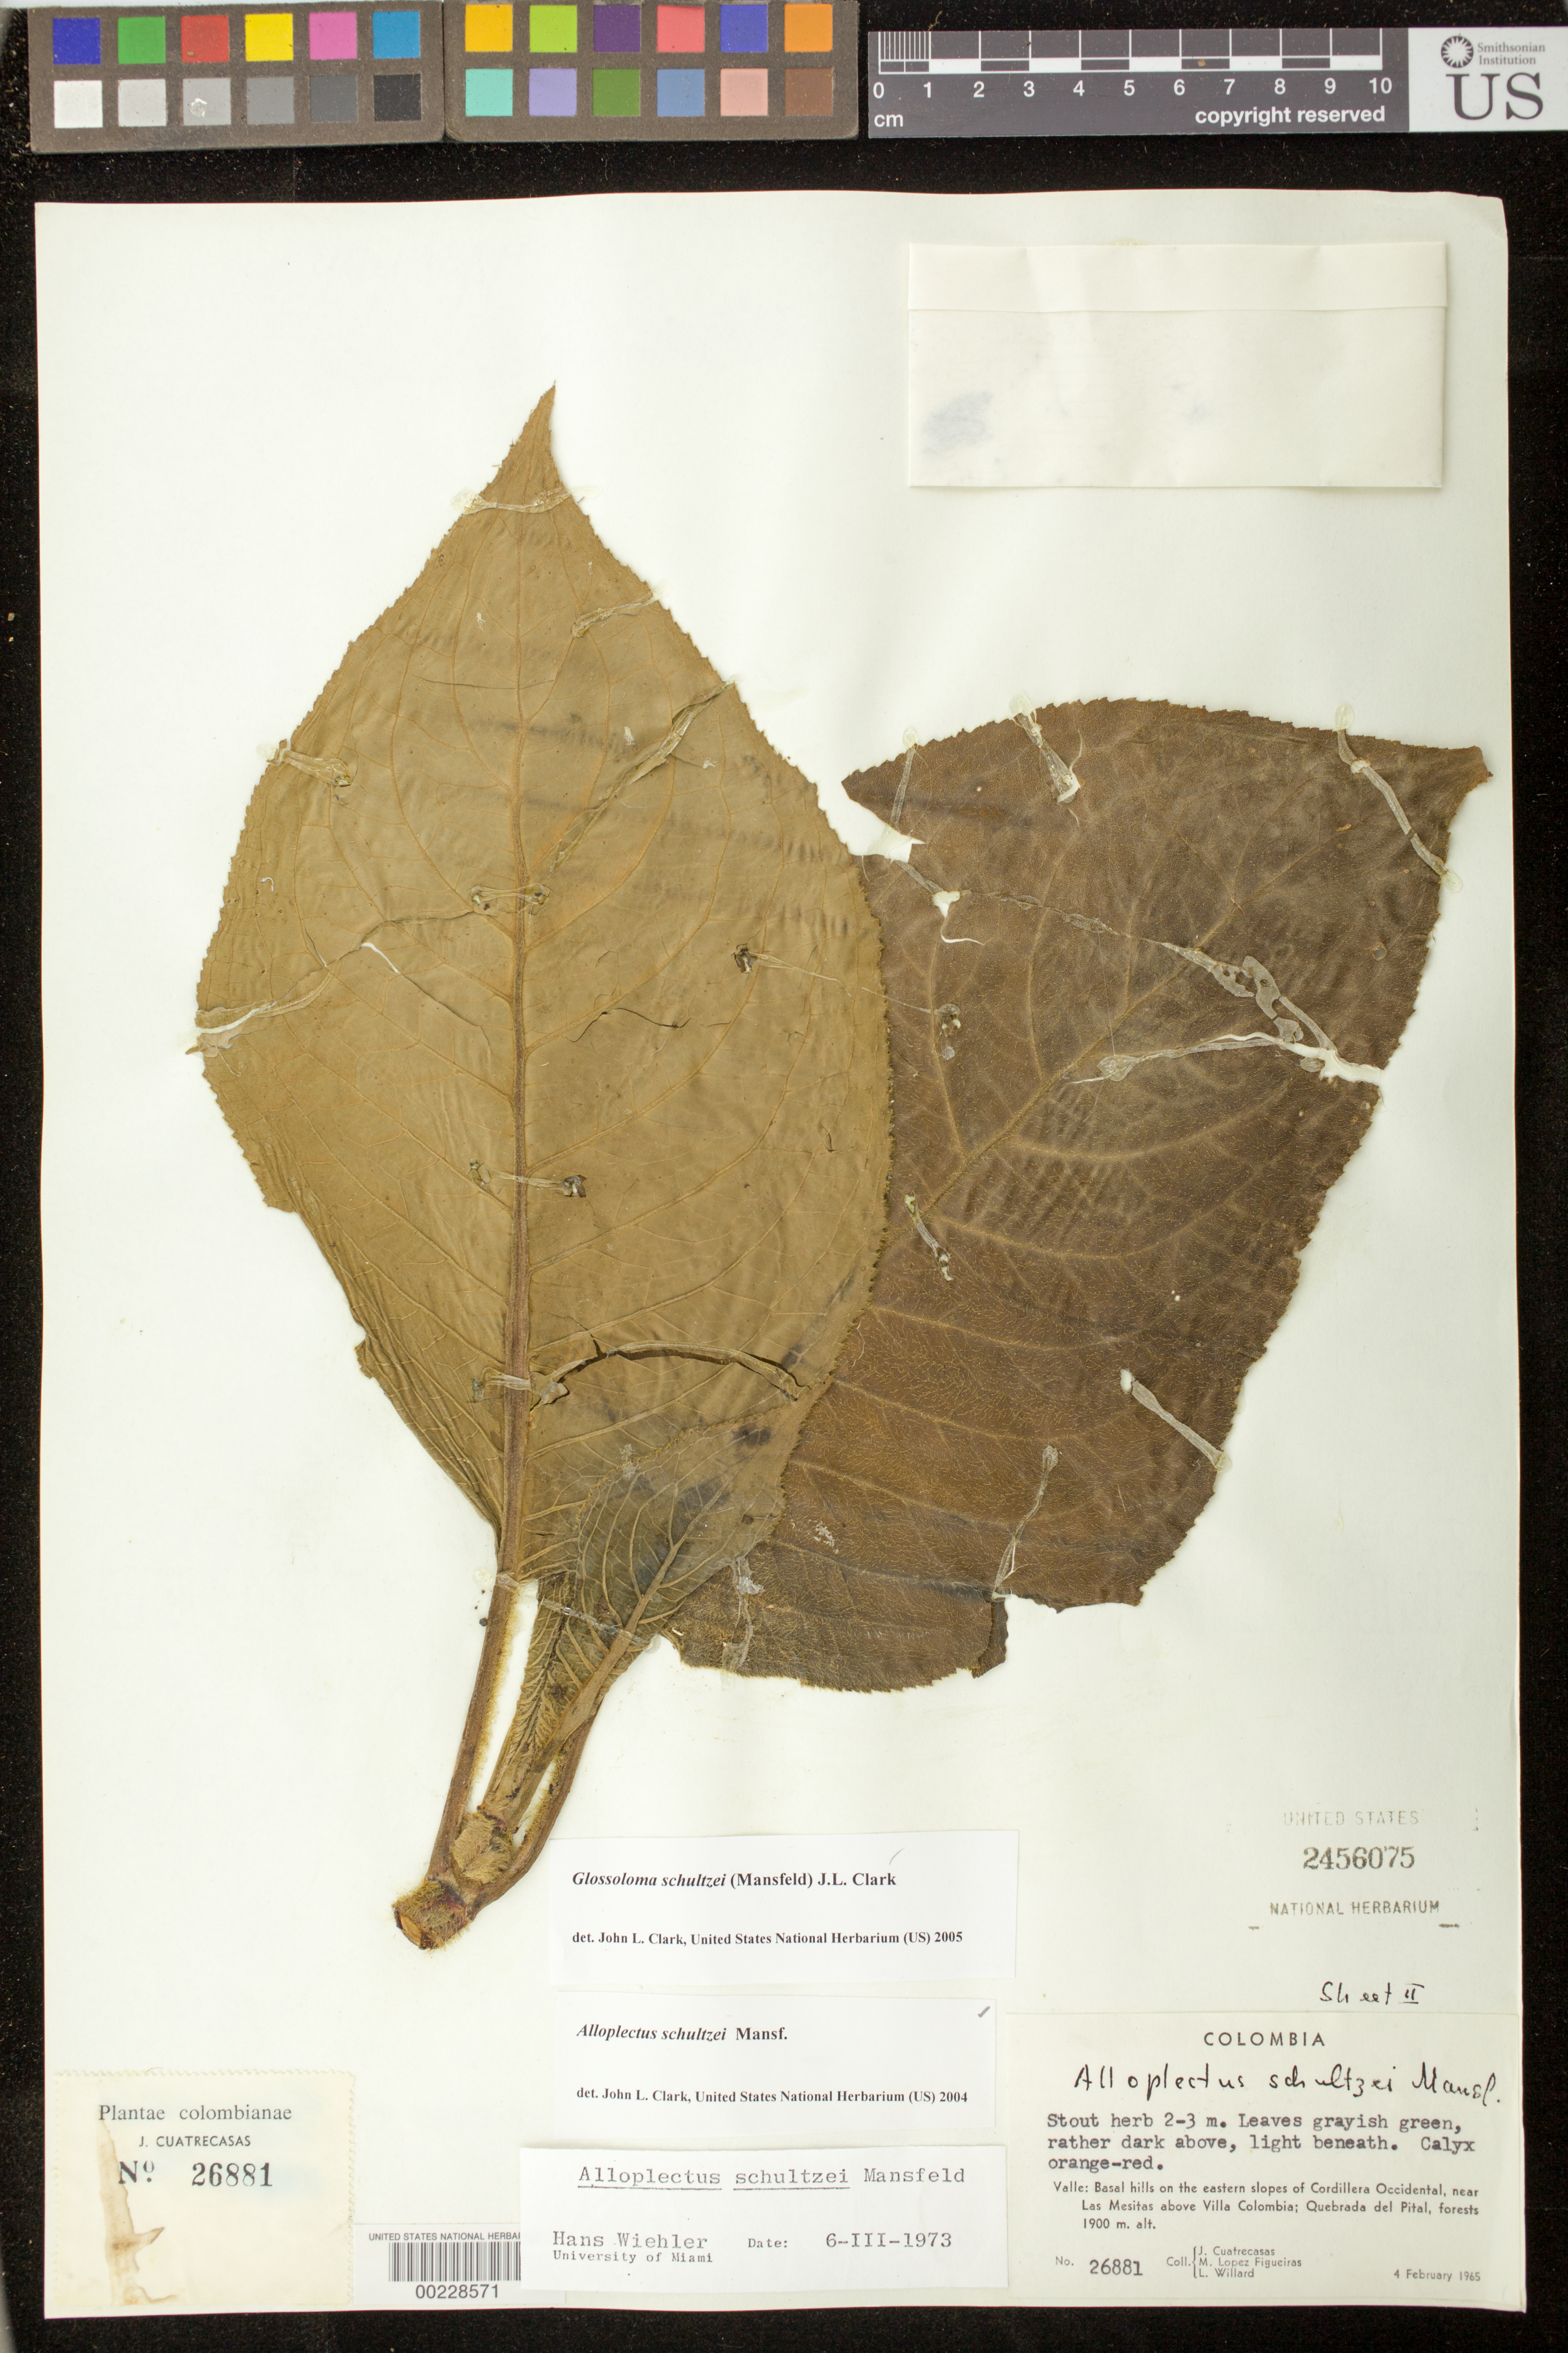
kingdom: Plantae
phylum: Tracheophyta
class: Magnoliopsida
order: Lamiales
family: Gesneriaceae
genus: Glossoloma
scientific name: Glossoloma schultzei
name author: (Mansf.) J.L. Clark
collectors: J. Cuatrecasas, M. López Figueiras & L. Willard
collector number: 26881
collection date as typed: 04 Feb 1965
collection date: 1965-02-04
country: Colombia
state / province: Valle del Cauca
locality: Basal hills on the eastern slopes of Cordillera Occidental, near Las Mesitas above Villa Colombia, Quebrada del Pital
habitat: Forests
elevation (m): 1900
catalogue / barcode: US 2456075